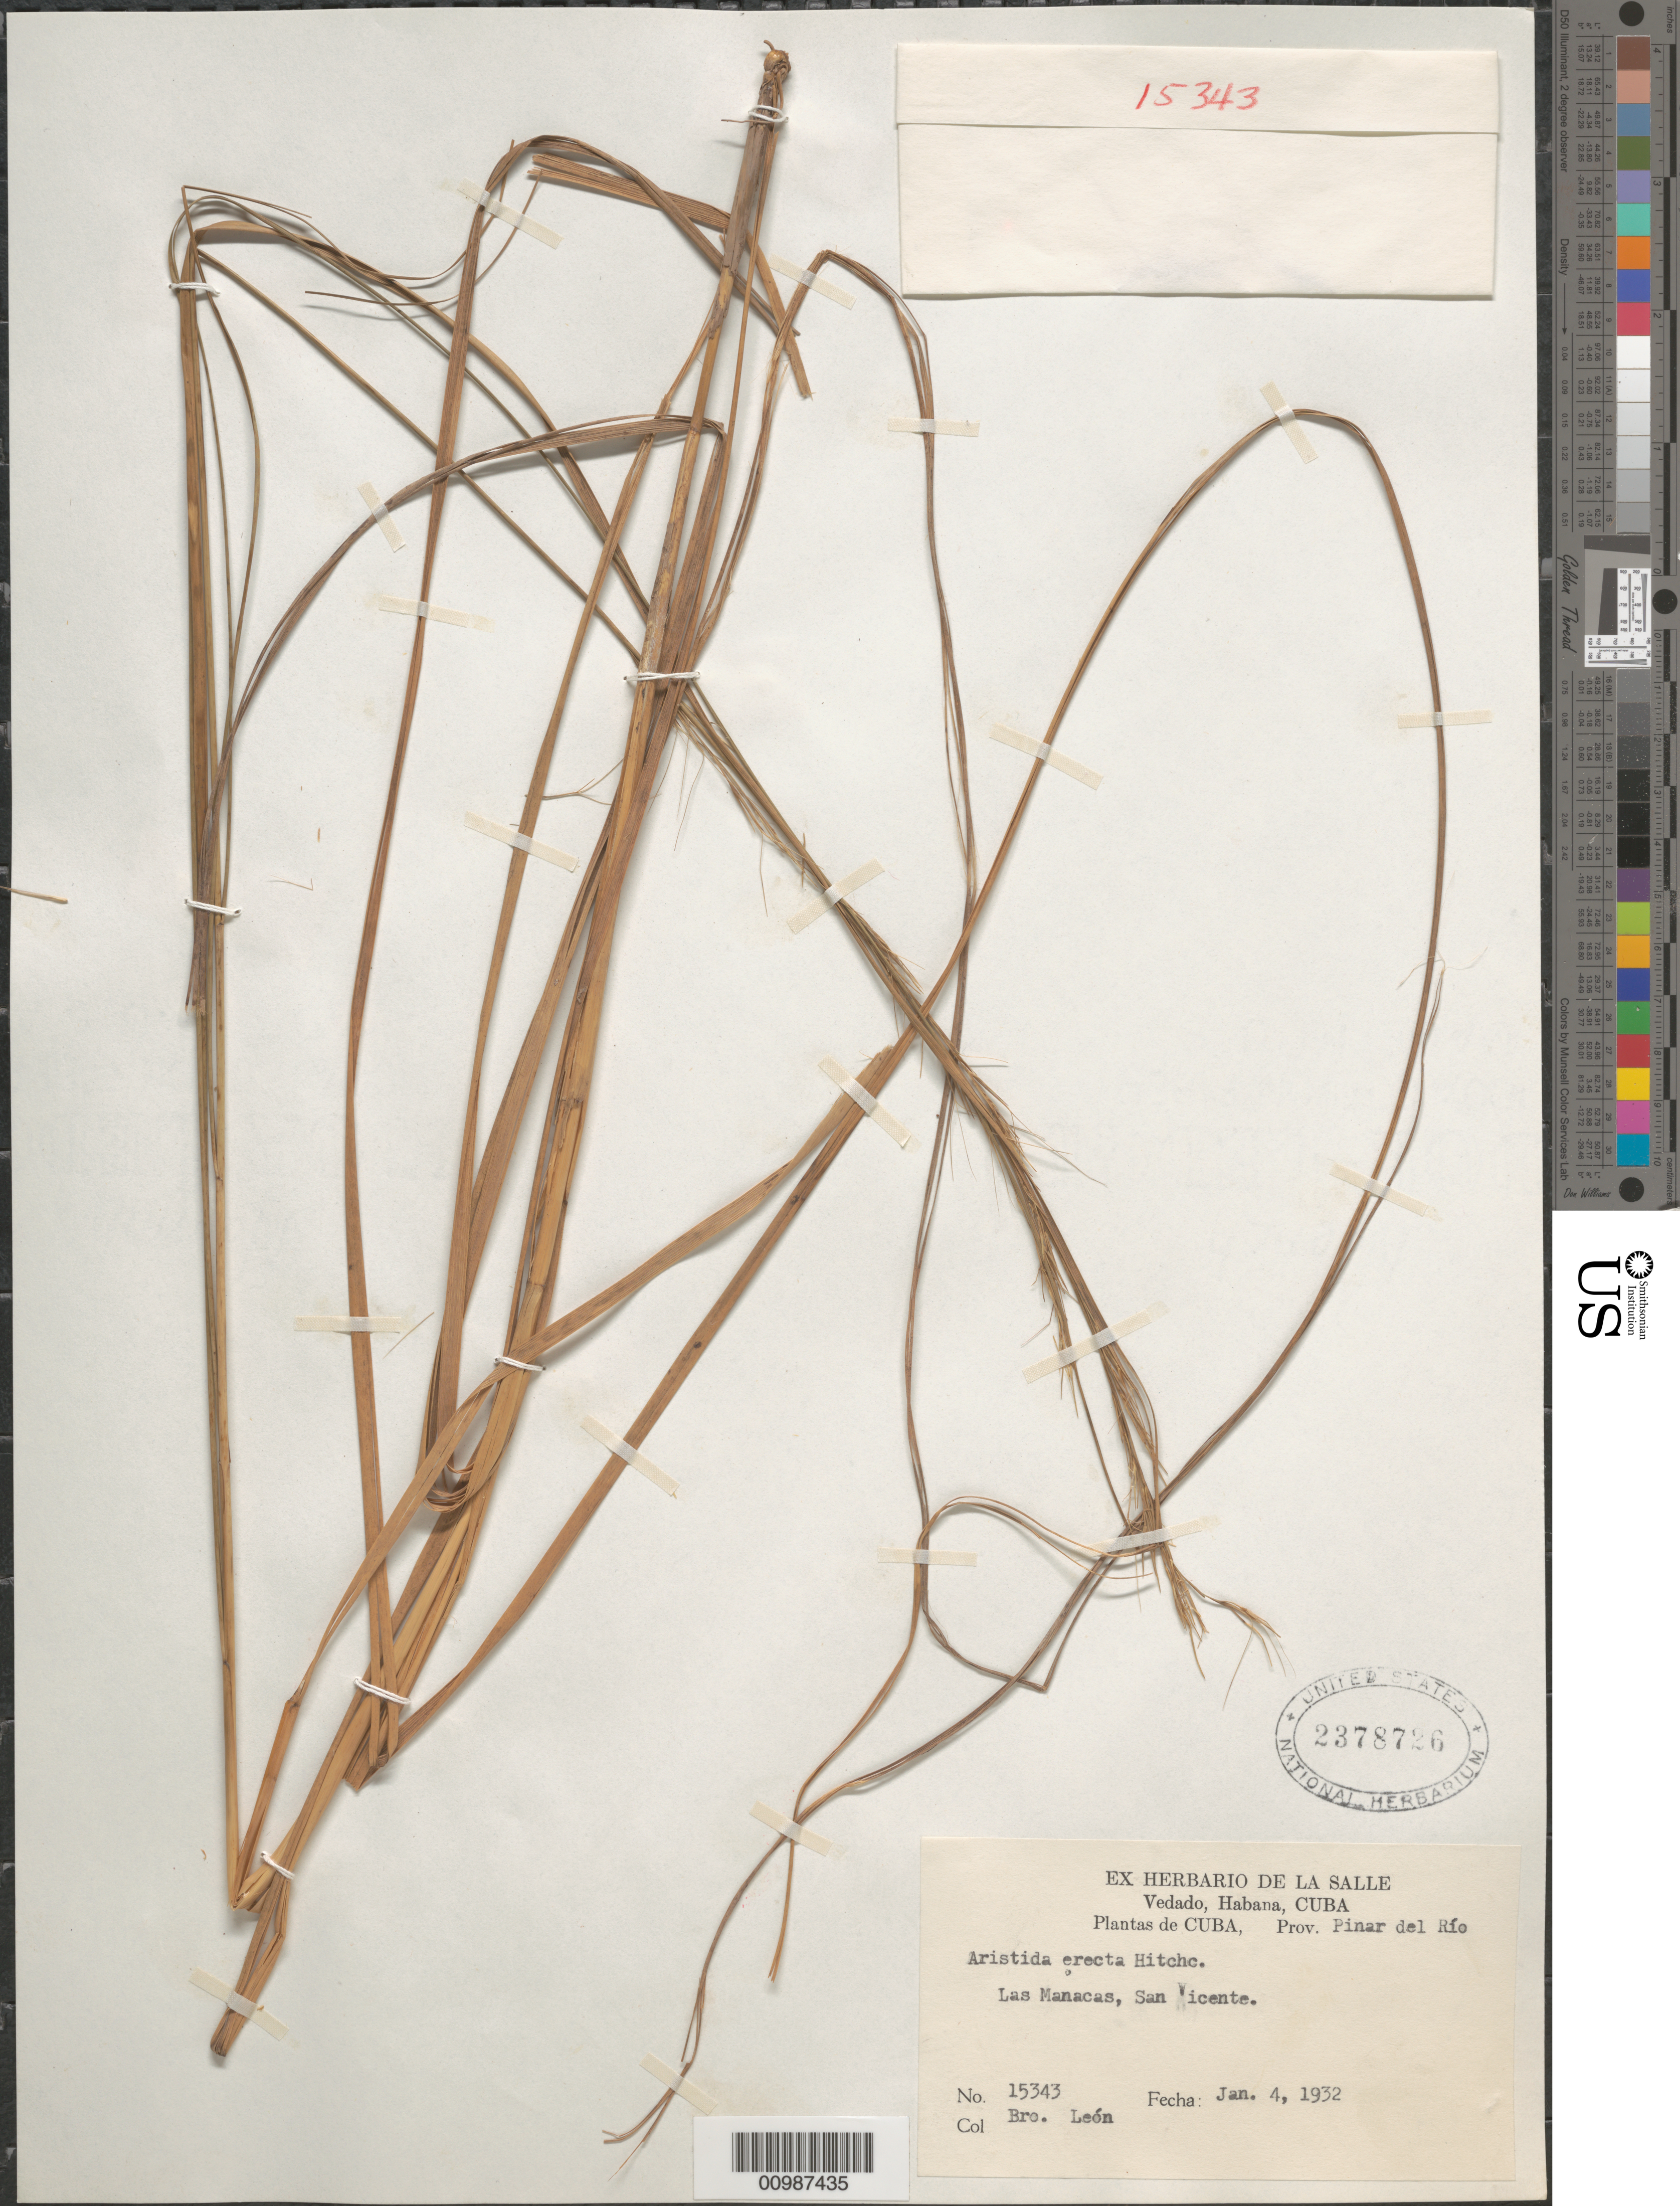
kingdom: Plantae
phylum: Tracheophyta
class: Liliopsida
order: Poales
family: Poaceae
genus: Aristida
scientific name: Aristida erecta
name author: Hitchc.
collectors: Bro. León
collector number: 15343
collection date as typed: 04 Jan 1932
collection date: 1932-01-04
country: Cuba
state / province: Pinar del Rio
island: Cuba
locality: Las Manacas, San Vicente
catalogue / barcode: US 2378726